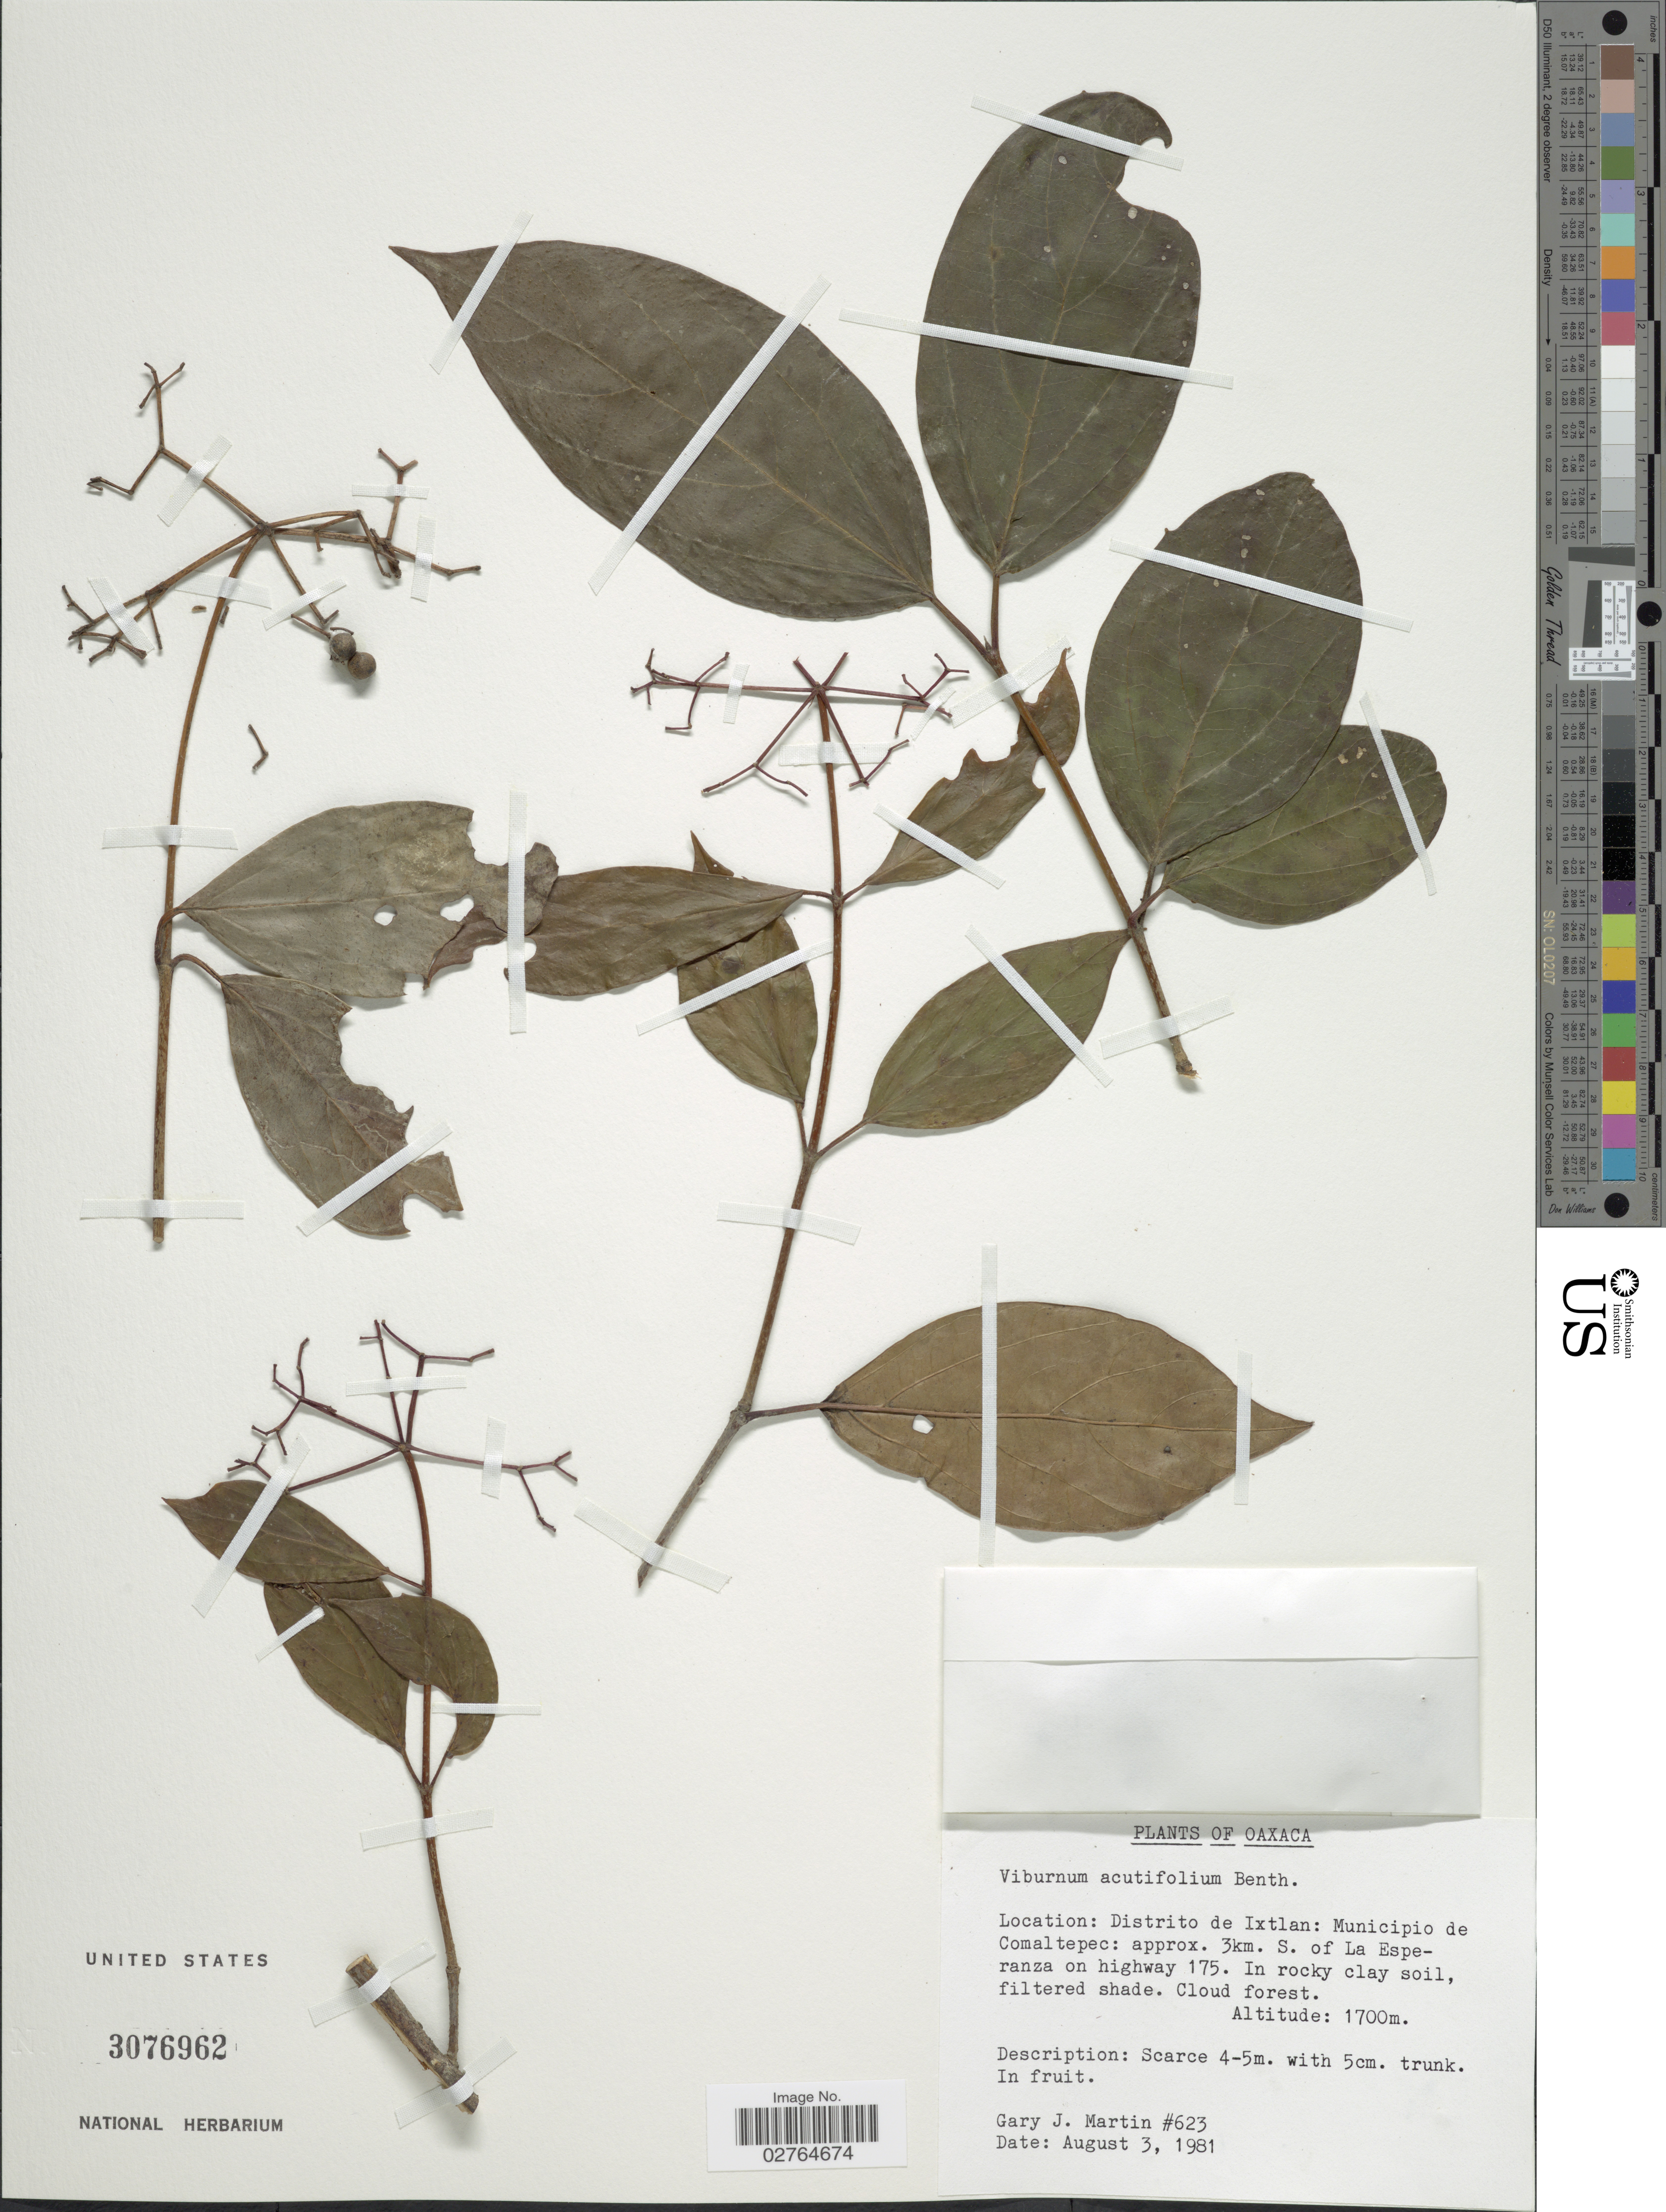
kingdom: Plantae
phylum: Tracheophyta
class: Magnoliopsida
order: Dipsacales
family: Viburnaceae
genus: Viburnum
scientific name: Viburnum acutifolium subsp. acutifolium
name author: Benth.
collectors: G. J. Martin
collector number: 623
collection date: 1981-08-03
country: Mexico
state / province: Oaxaca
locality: Distrito de Ixtlan: Municipio de Comaltepec: approx. 3km. S. of La Esperanza on highway 175.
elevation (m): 1700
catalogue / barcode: US 3076962